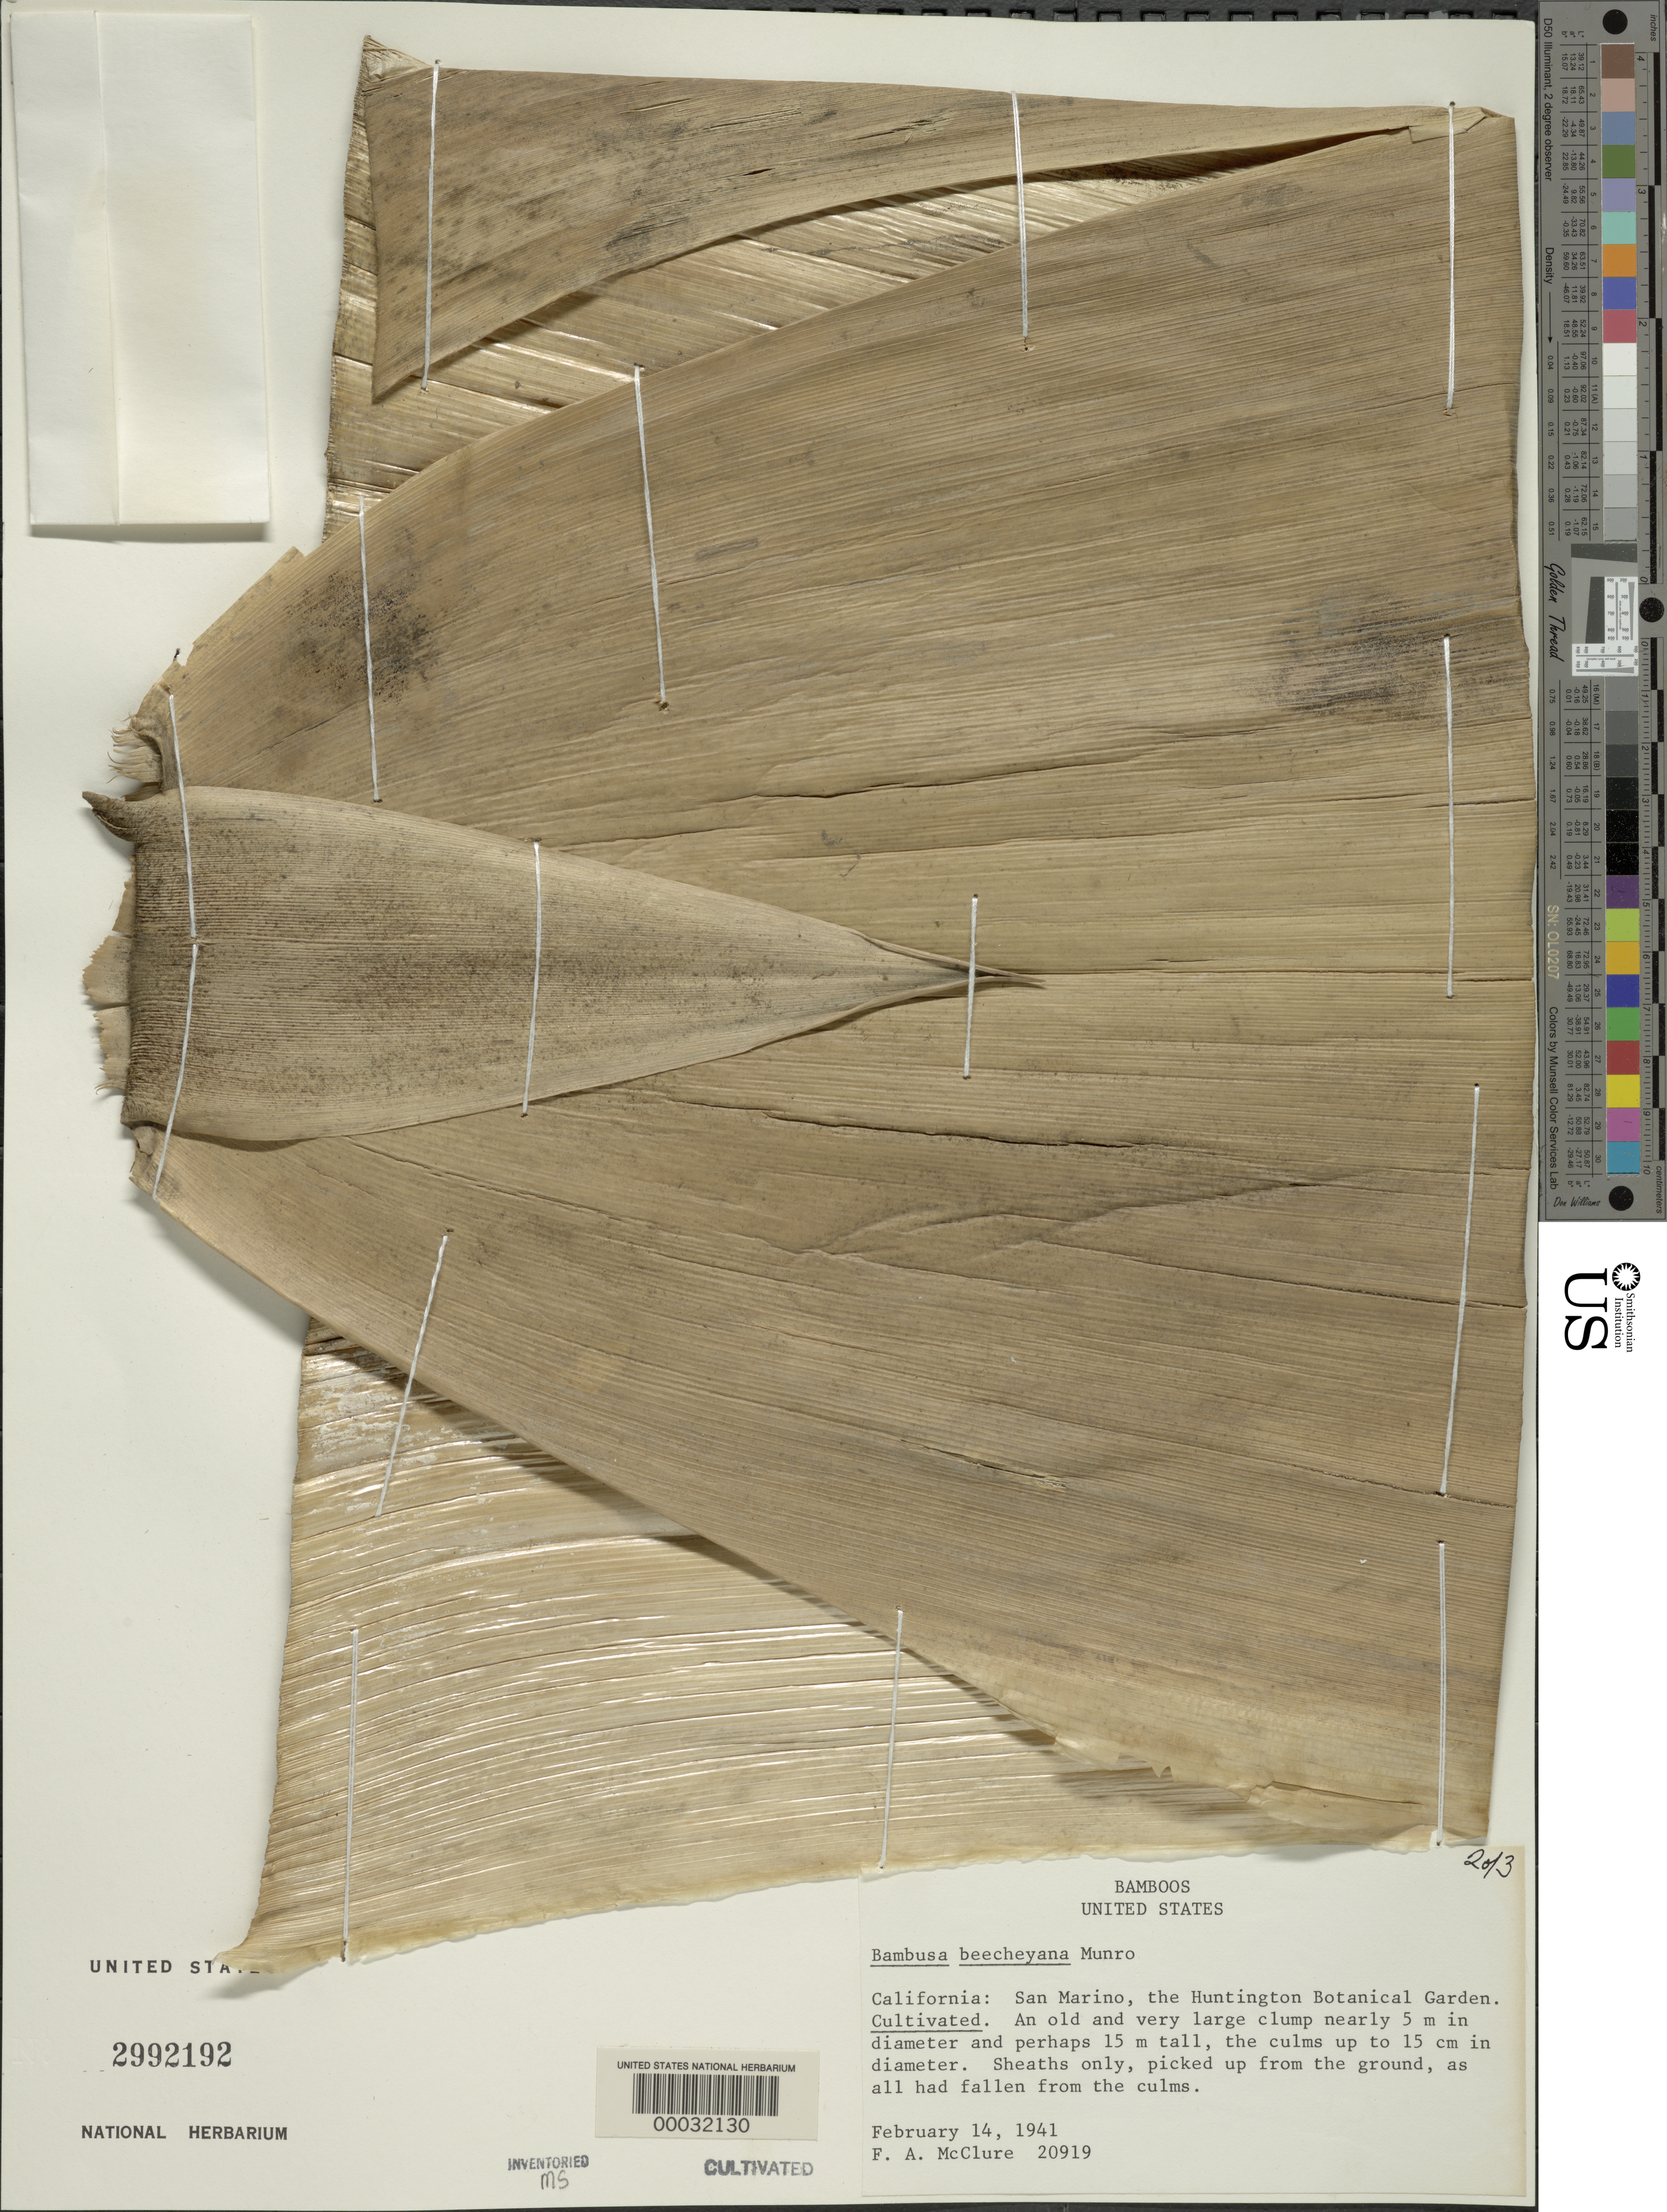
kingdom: Plantae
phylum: Tracheophyta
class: Liliopsida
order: Poales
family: Poaceae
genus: Bambusa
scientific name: Bambusa beecheyana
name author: Munro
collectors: F. A. McClure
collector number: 20919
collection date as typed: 14 Feb 1941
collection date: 1941-02-14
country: United States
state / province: California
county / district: Los Angeles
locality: Huntington botanical garden-san marino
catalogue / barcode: US 2992192